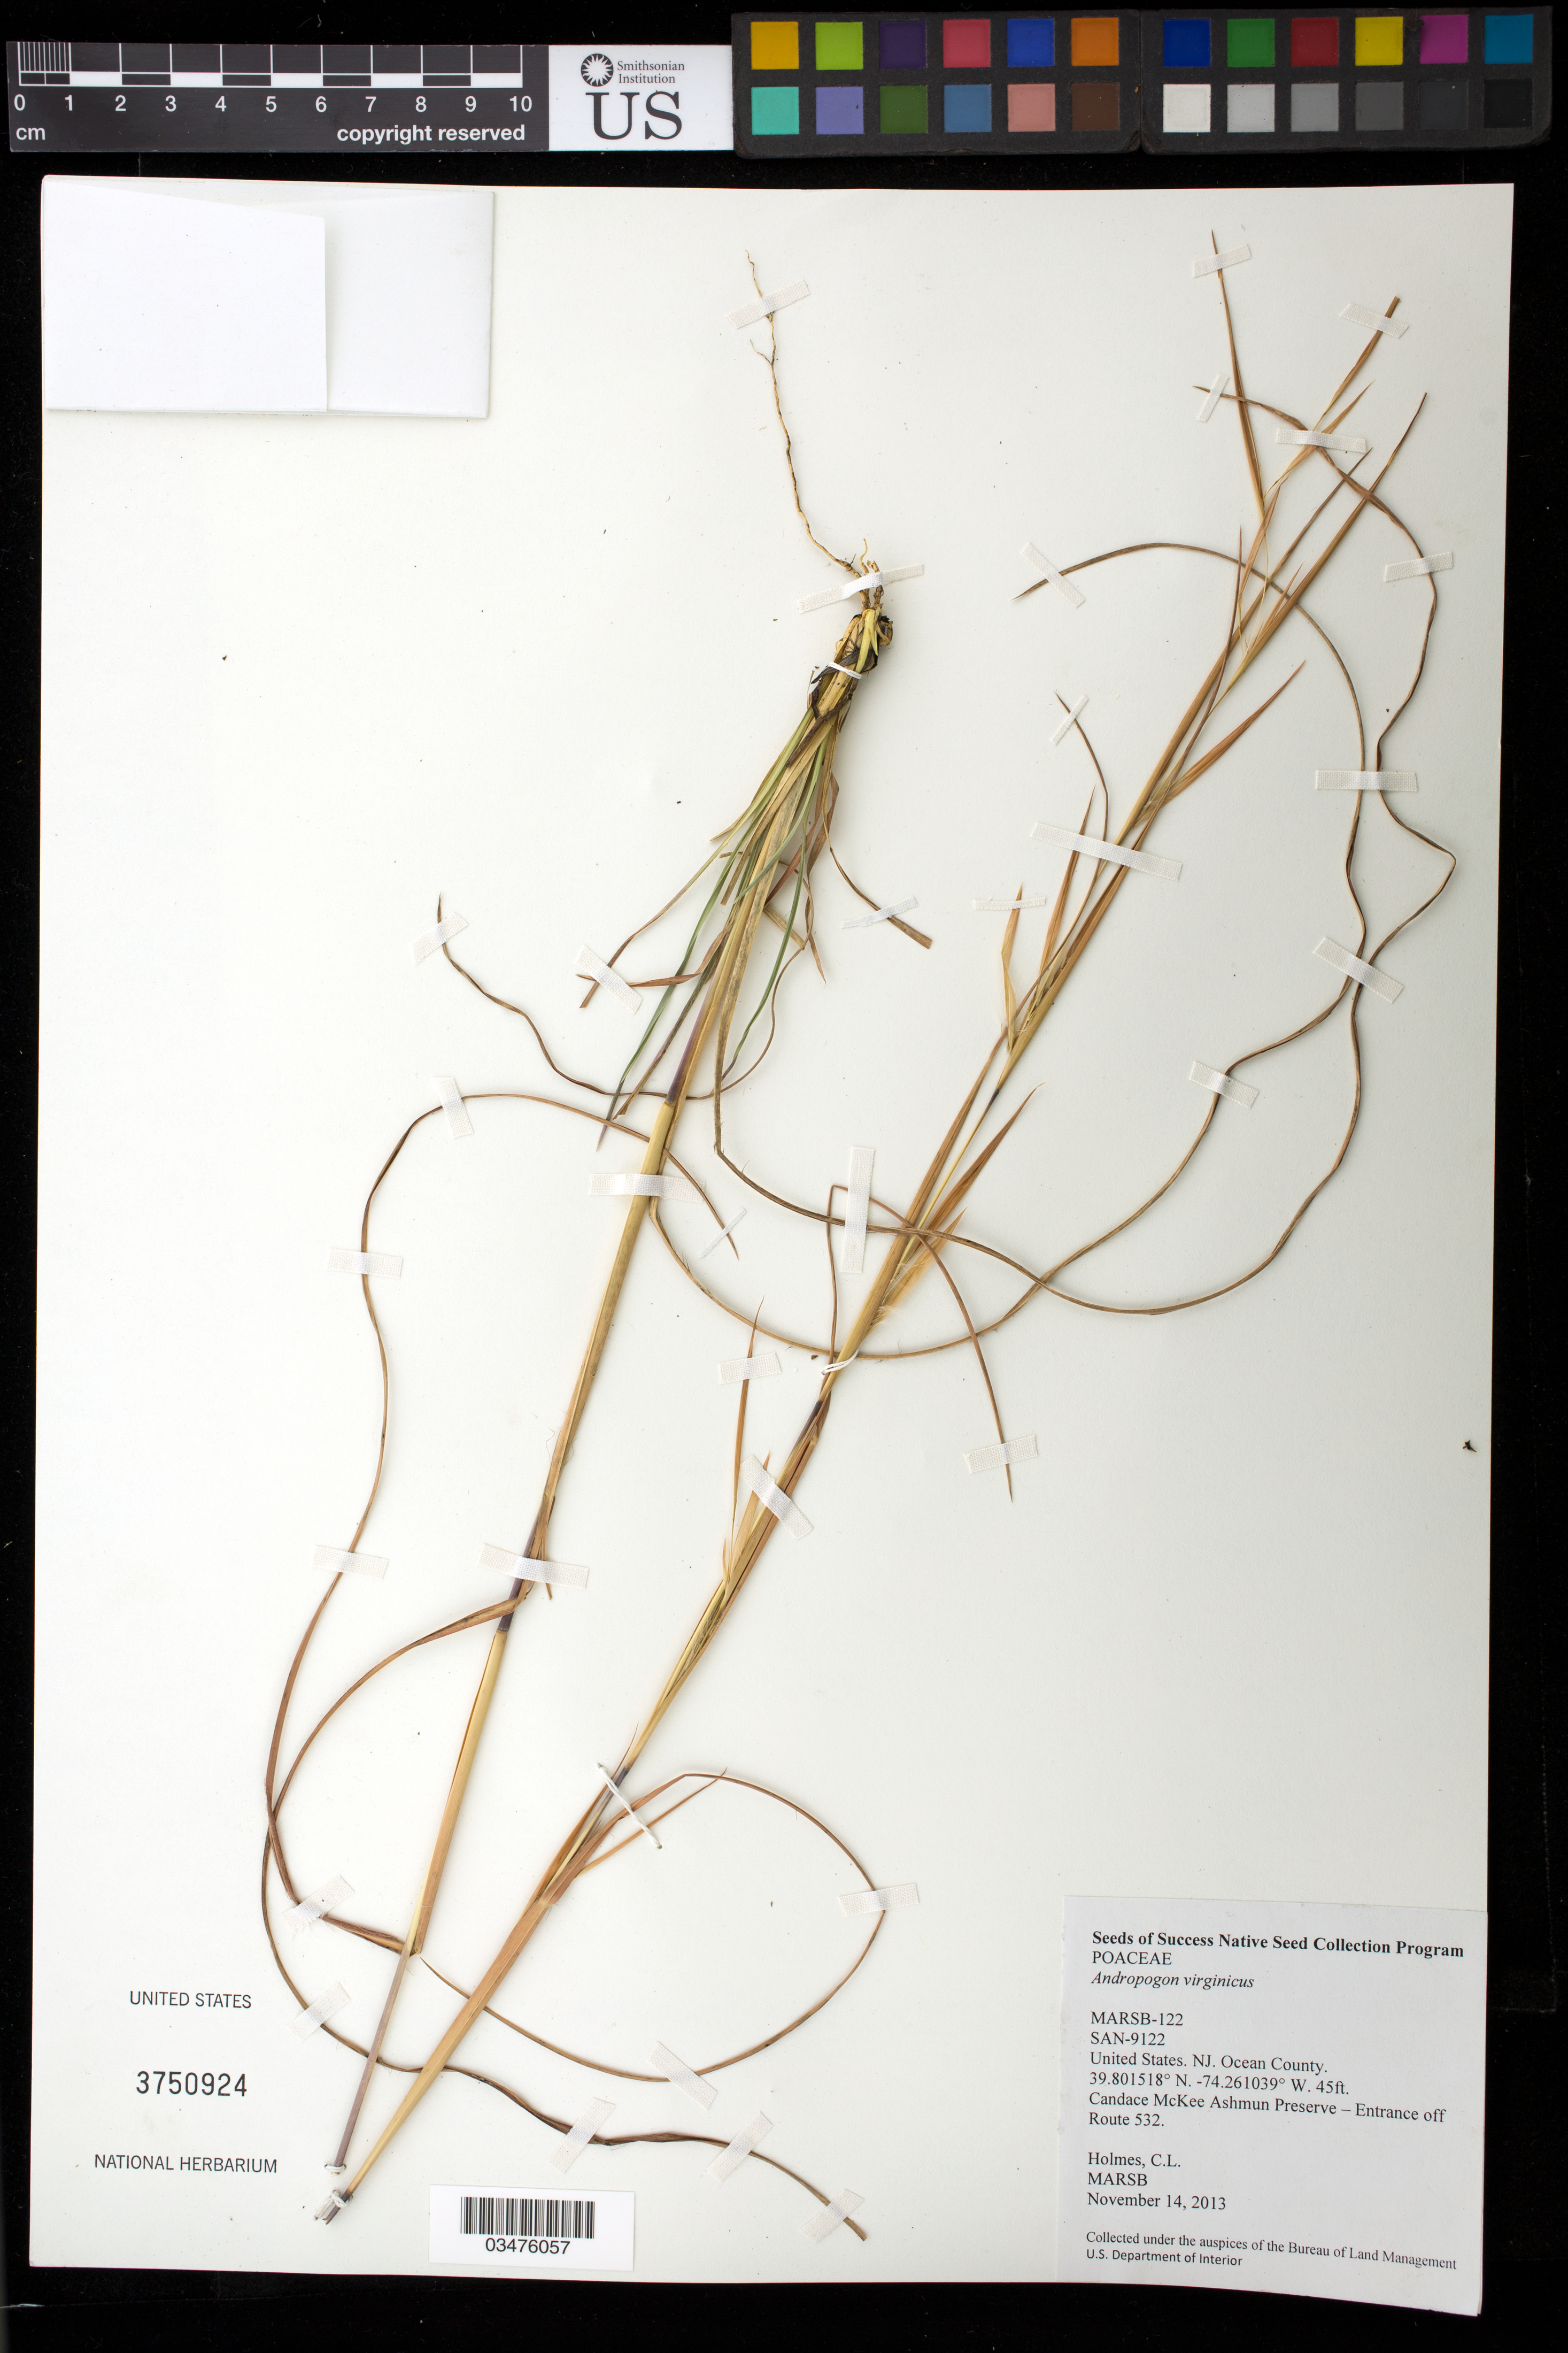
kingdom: Plantae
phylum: Tracheophyta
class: Liliopsida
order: Poales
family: Poaceae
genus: Andropogon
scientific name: Andropogon virginicus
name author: L.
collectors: C. Holmes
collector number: MARSB-122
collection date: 2013-11-14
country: United States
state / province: New Jersey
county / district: Ocean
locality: Candace McKee Ashmun Preserve-Entrance off Route 532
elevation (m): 14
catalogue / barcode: US 3750924